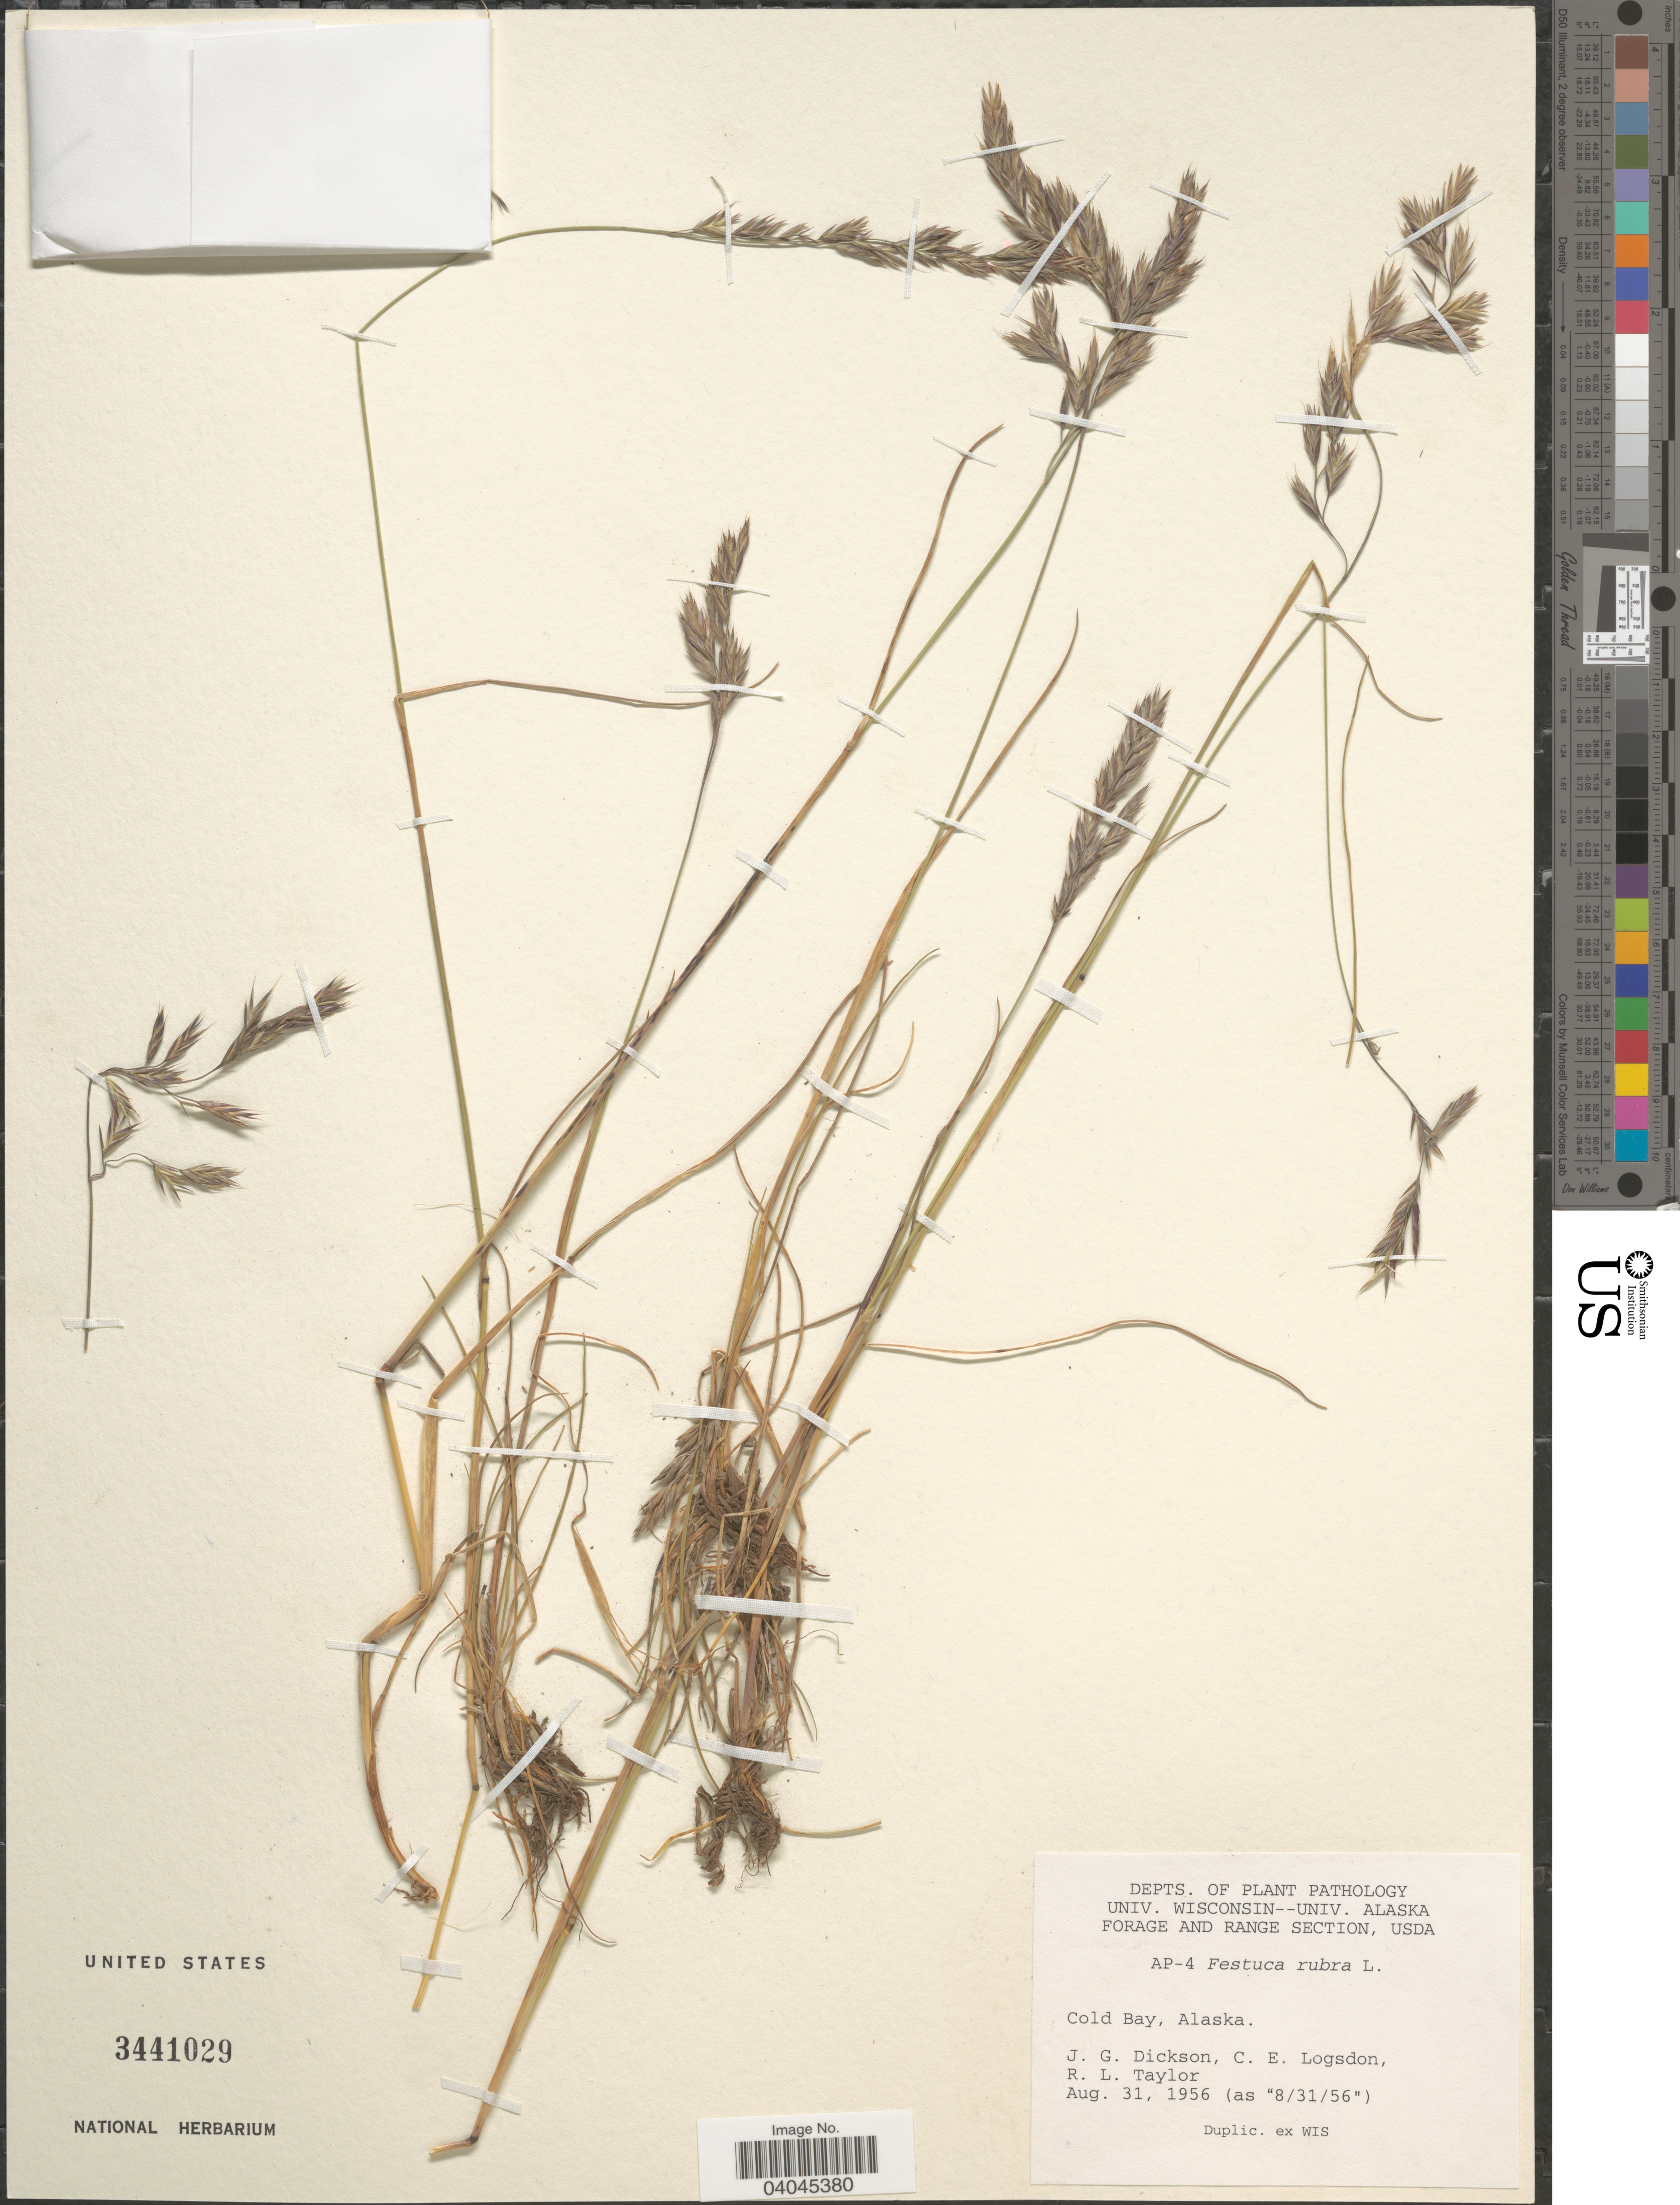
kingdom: Plantae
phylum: Tracheophyta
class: Liliopsida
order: Poales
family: Poaceae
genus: Festuca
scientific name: Festuca rubra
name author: L.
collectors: J. Dickson, C. Logsdon & R. Taylor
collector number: AP-4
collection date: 1956-08-31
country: United States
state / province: Alaska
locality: Cold Bay.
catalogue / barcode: US 3441029